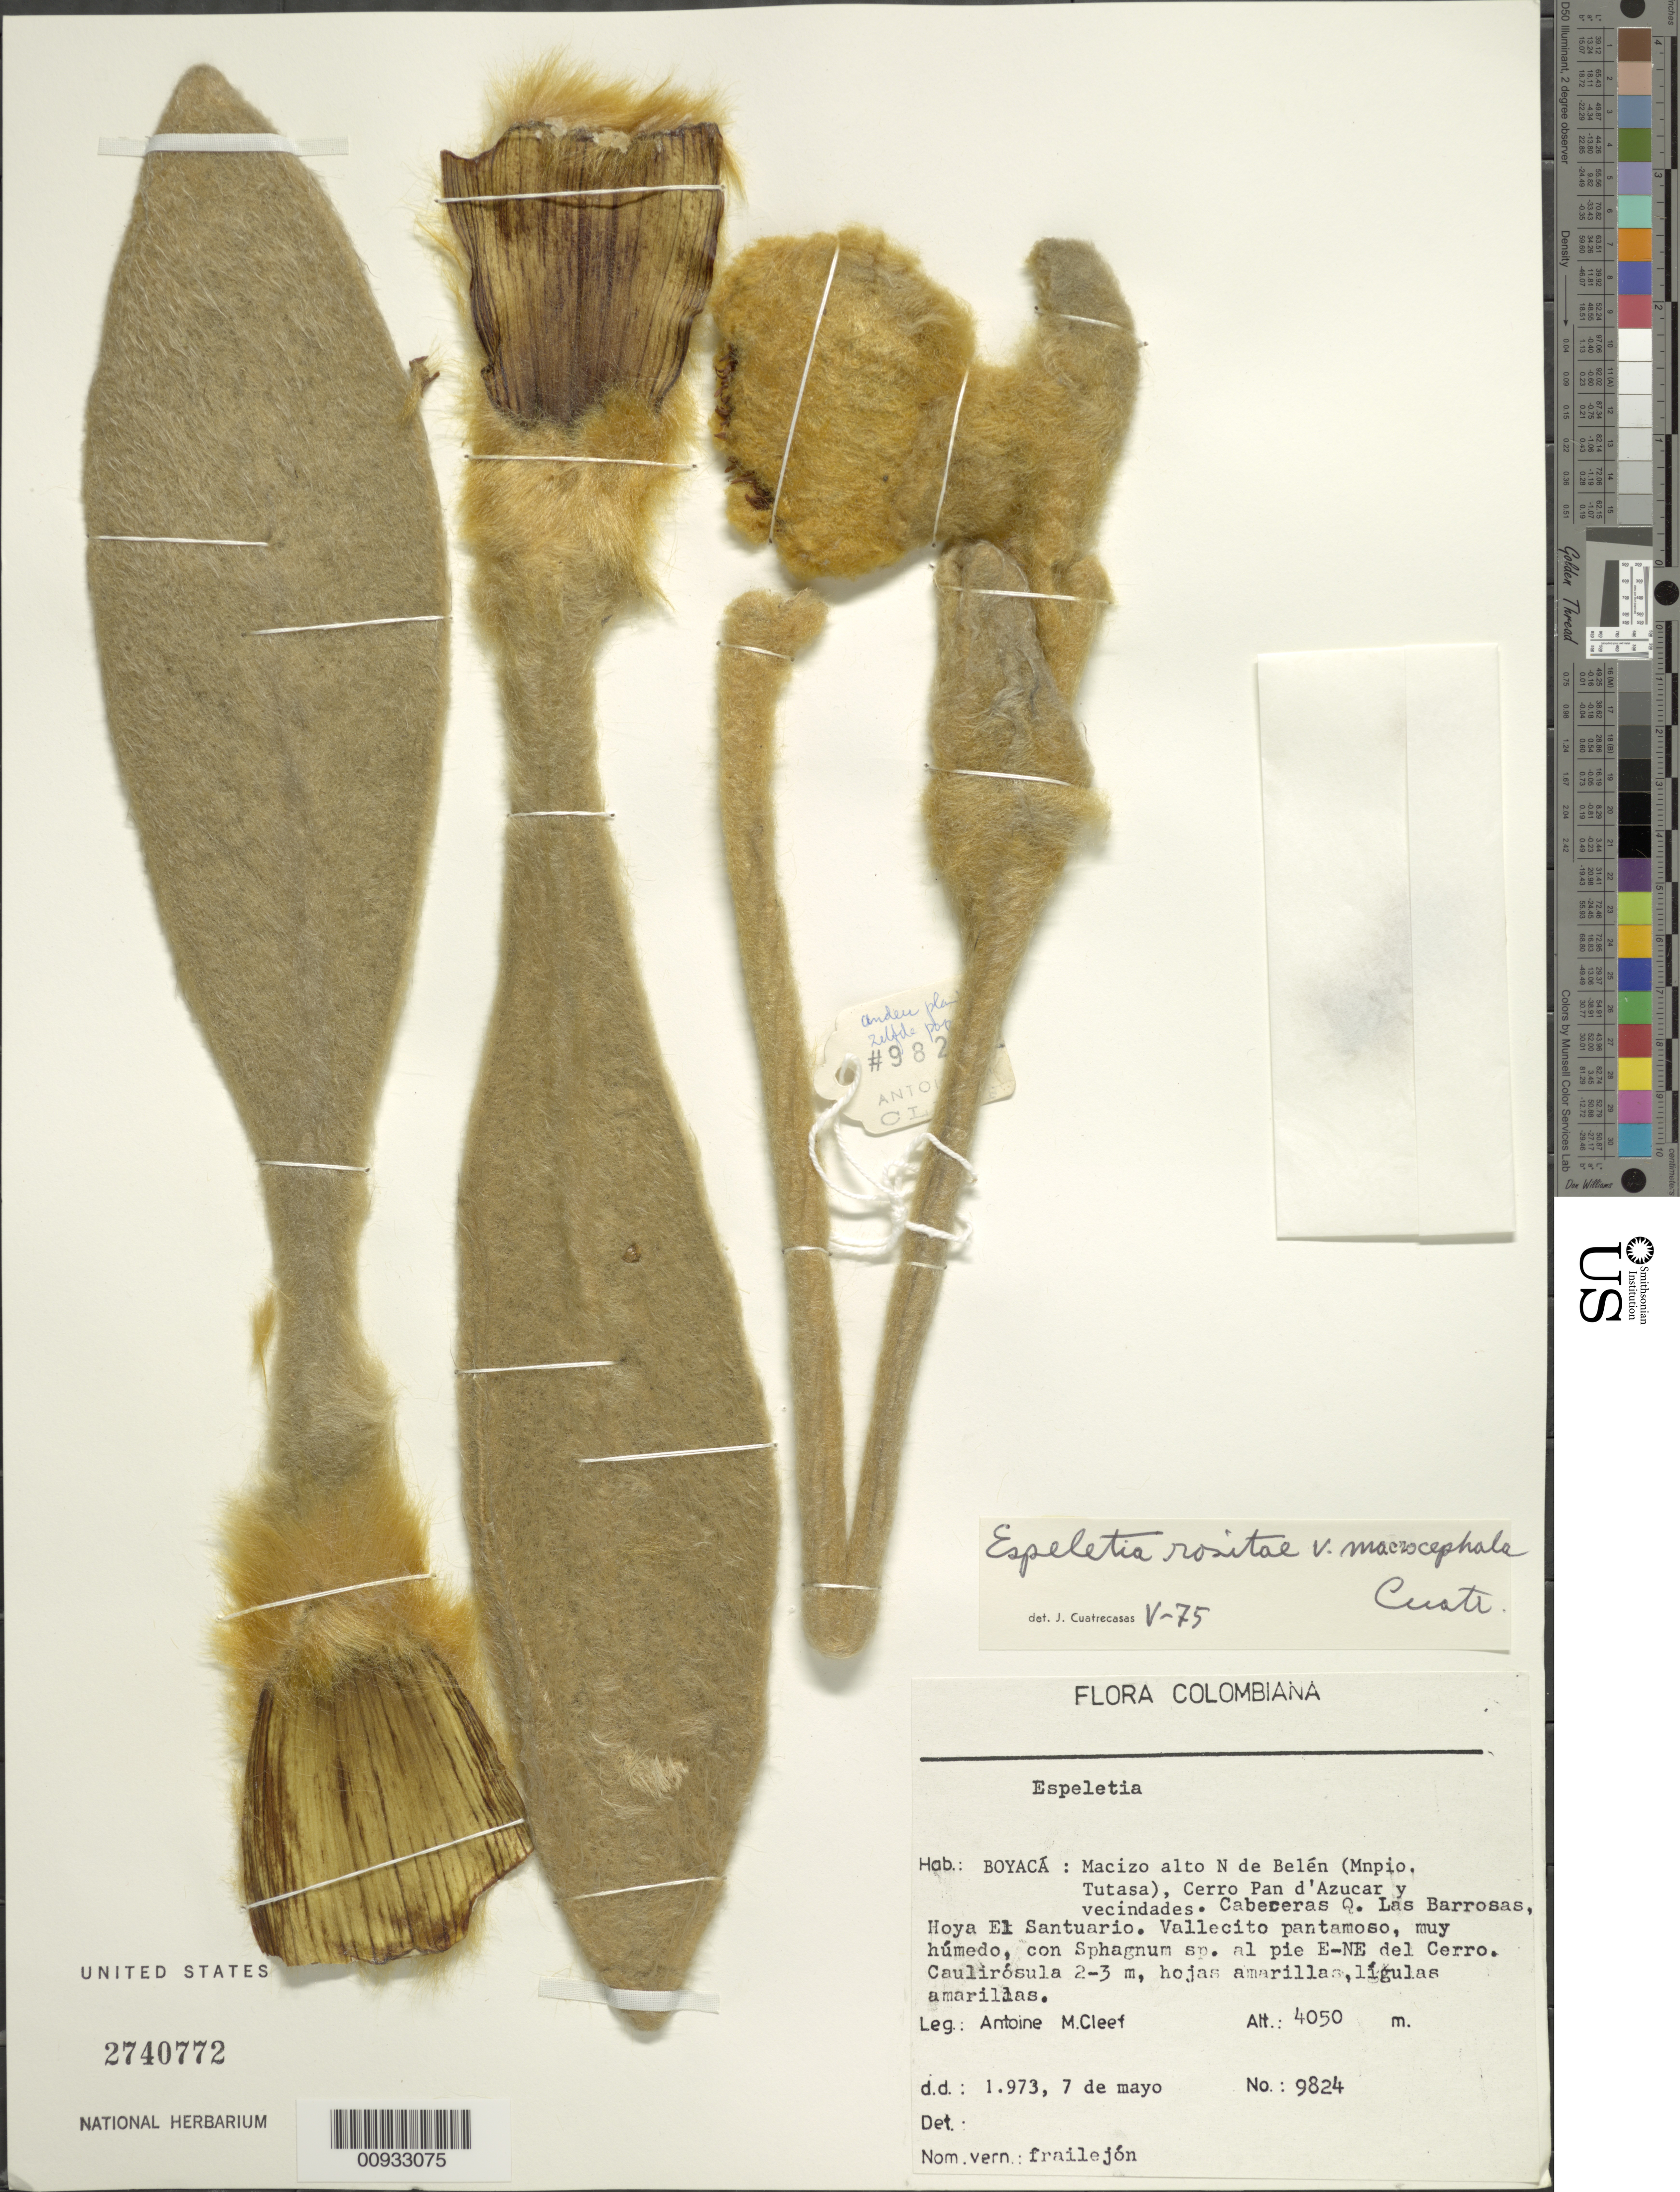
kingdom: Plantae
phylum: Tracheophyta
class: Magnoliopsida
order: Asterales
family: Asteraceae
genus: Espeletia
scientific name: Espeletia rositae subsp. macrocephala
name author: (Cuatrec.) Cuatrec.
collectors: A. M. Cleef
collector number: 9824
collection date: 1973-05-07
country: Colombia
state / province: Boyacá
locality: Macizo alto N de Belen (Mnpio. Tutasa), Cerro Pan d'Azucar y vecindades, Cabeceras Q. Las Barrosas, Hoya El Santuario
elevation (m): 4050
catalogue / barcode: US 2740772